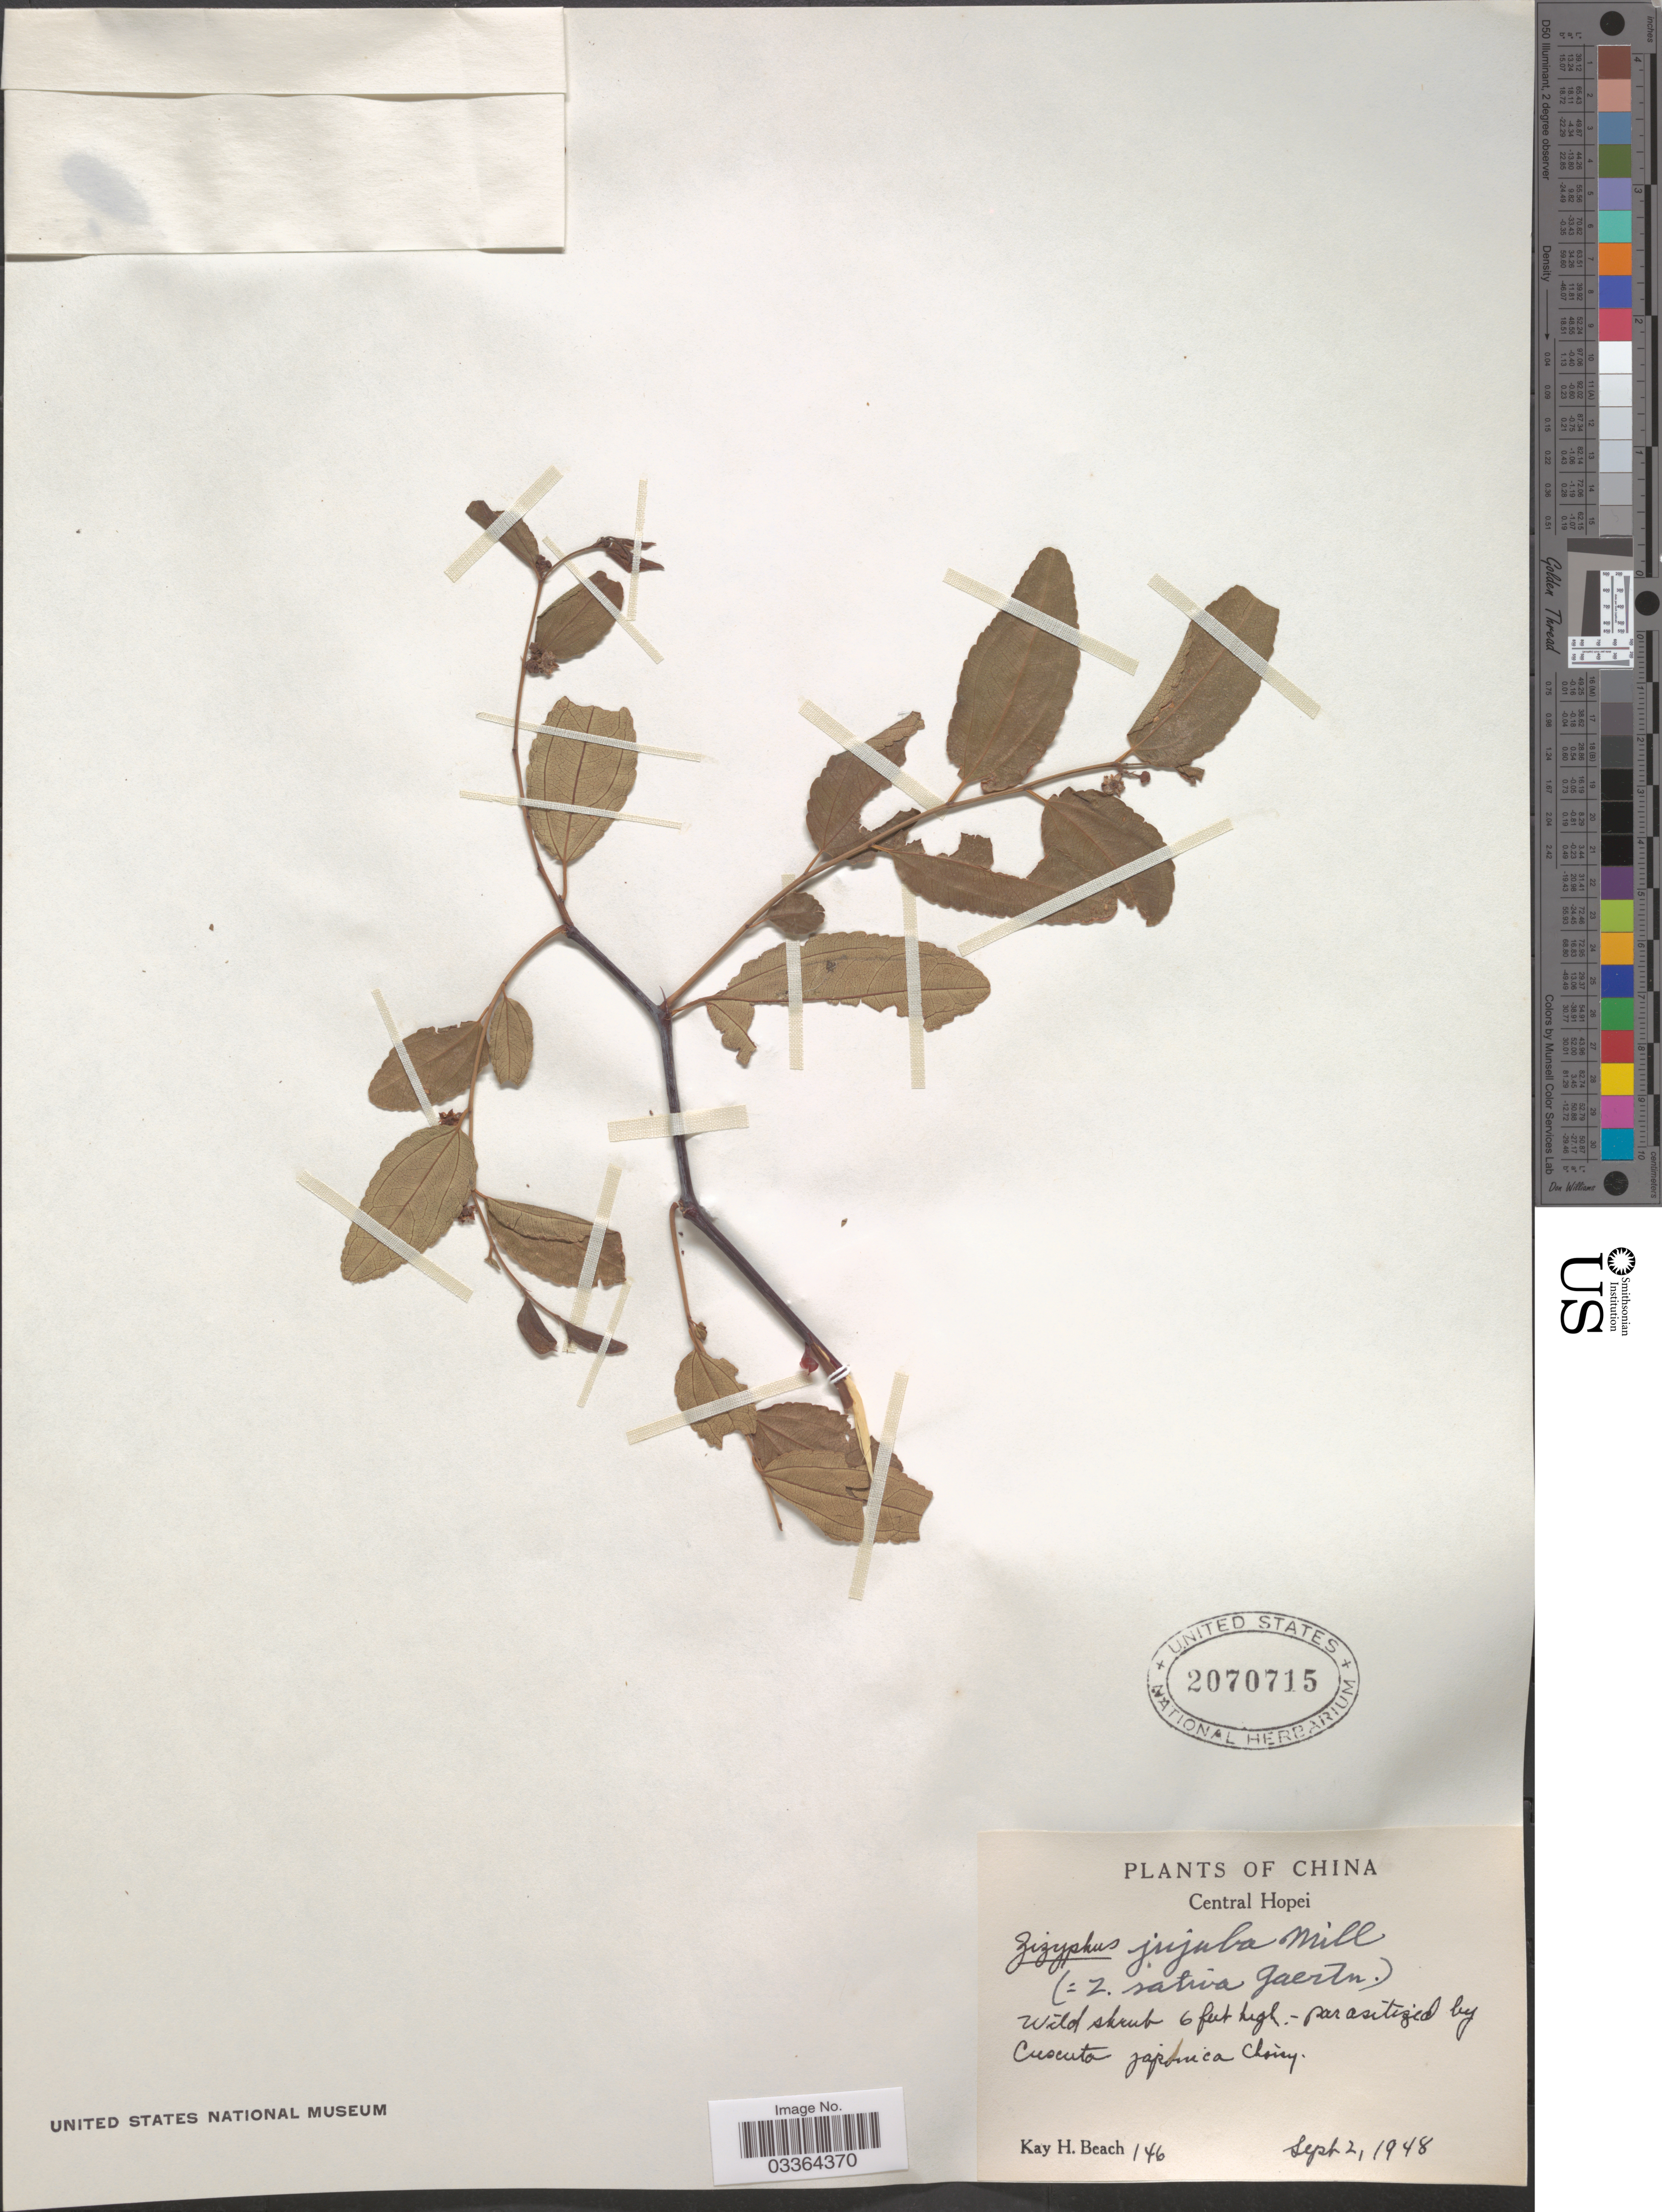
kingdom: Plantae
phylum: Tracheophyta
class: Magnoliopsida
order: Rosales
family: Rhamnaceae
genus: Ziziphus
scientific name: Ziziphus jujuba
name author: Mill.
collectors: K. H. Beach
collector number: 146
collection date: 1948-09-02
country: China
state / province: Hebei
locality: Central Hopei.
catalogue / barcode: US 2070715